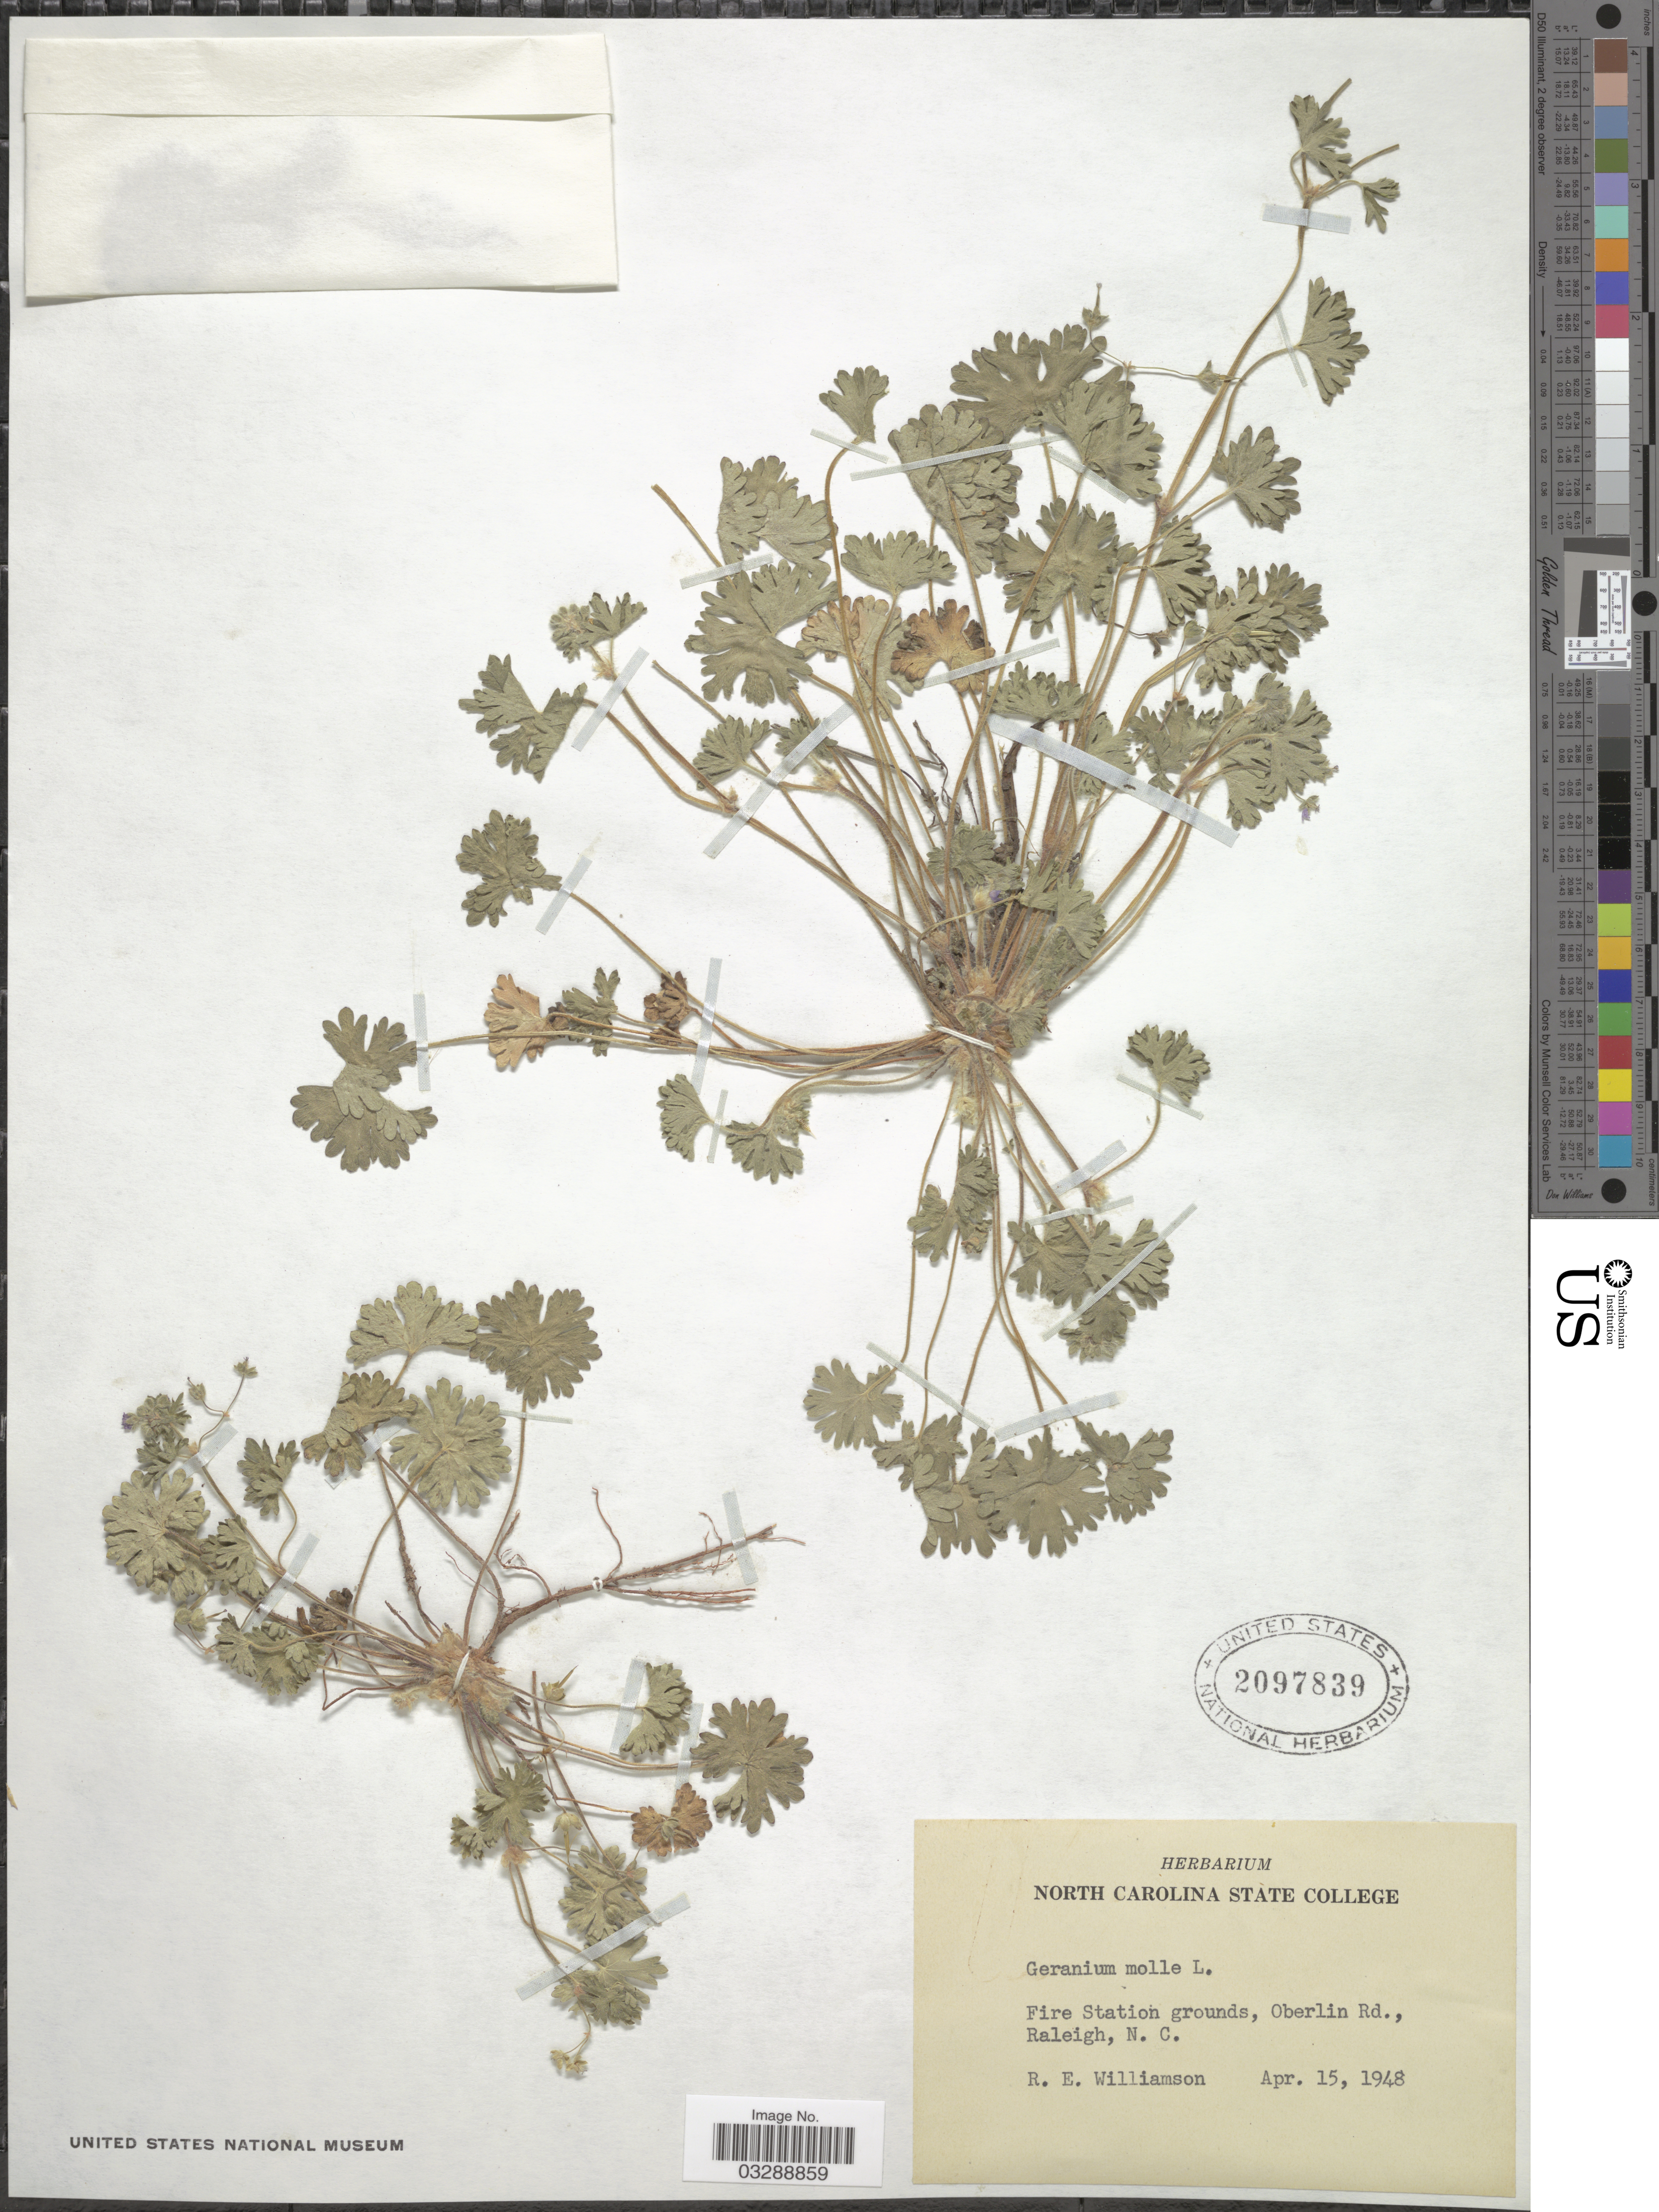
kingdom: Plantae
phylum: Tracheophyta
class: Magnoliopsida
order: Geraniales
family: Geraniaceae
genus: Geranium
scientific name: Geranium molle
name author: L.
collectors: R. Williamson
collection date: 1948-04-15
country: United States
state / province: North Carolina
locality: Fire Station grounds, Oberlin Rd., Raleigh.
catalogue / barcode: US 2097839